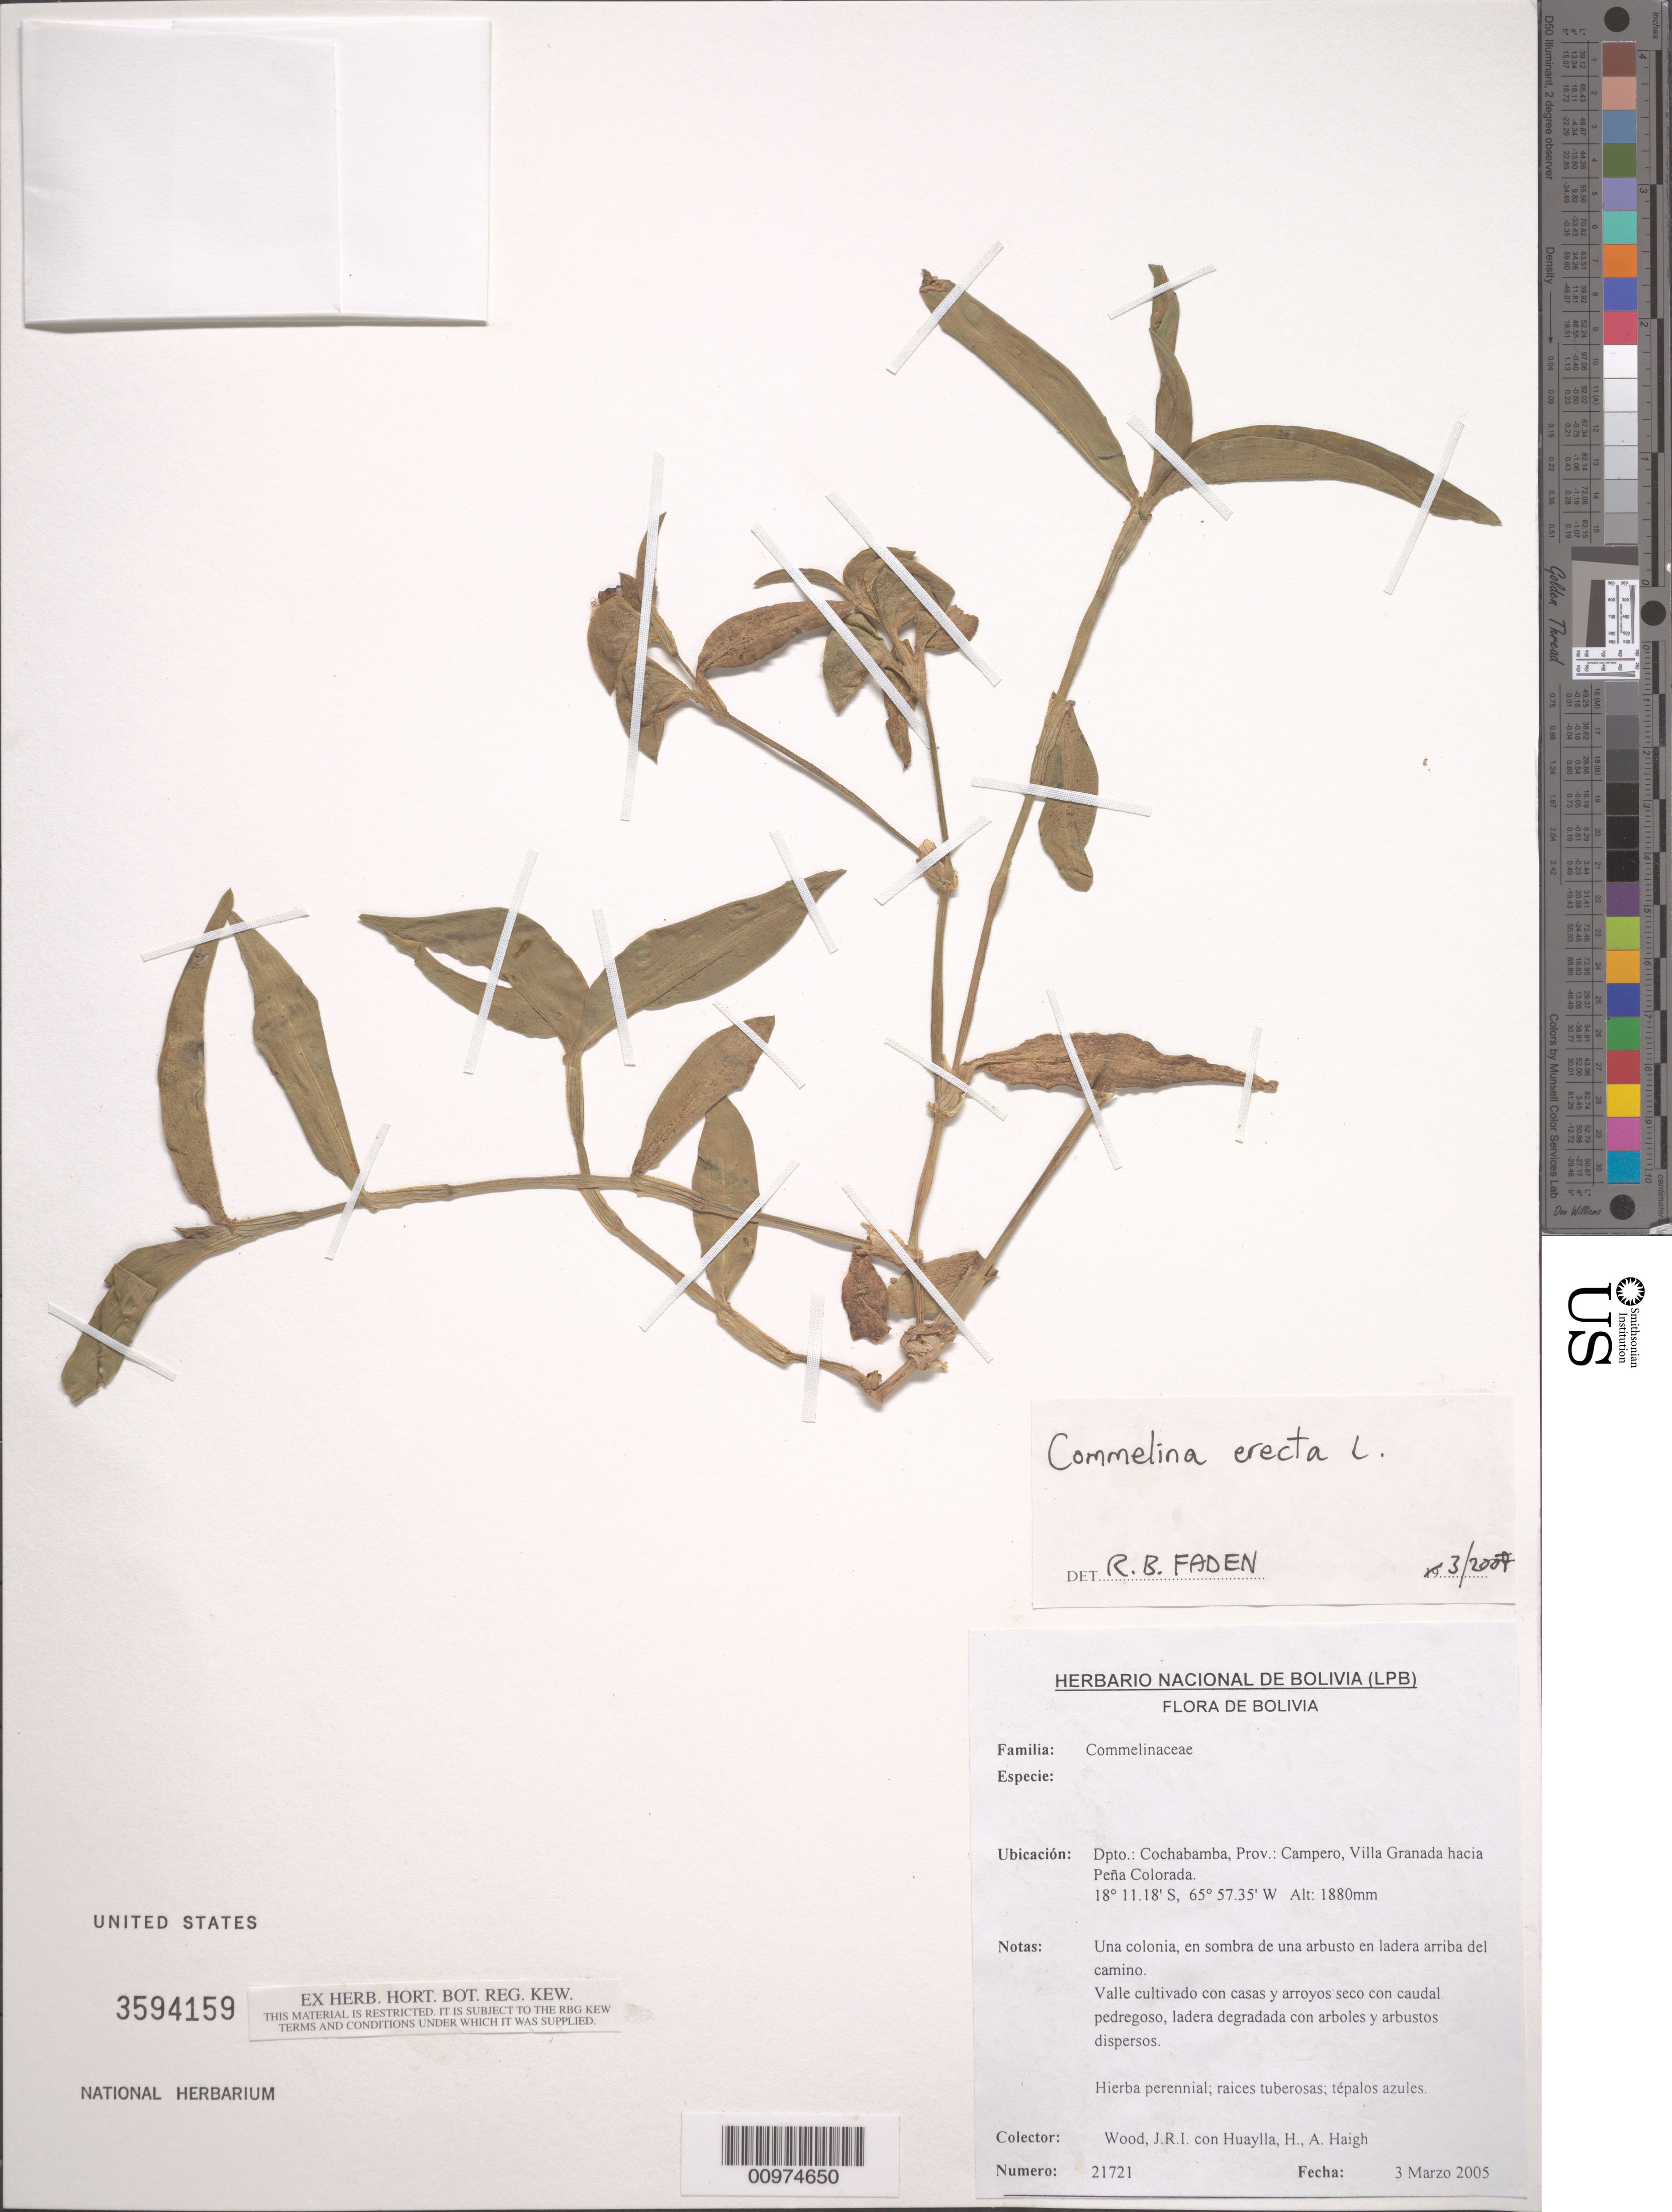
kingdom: Plantae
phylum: Tracheophyta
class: Liliopsida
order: Commelinales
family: Commelinaceae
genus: Commelina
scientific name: Commelina erecta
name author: L.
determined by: Faden, Robert B., (US), Smithsonian Institution - National Museum of Natural History (UNITED STATES)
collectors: J. R. I. Wood et al.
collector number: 21721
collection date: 2005-03-03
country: Bolivia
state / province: Cochabamba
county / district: Campero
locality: Villa Granada hacia Pena Colorada.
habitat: Una colonia, en sombra de una arbusto en ladera arriba del camino. Valle cultivado con casas y arroyos seco con caudal pedregoso, ladera degradada con arboles y arbustos dispersos.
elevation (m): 1880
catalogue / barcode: US 3594159